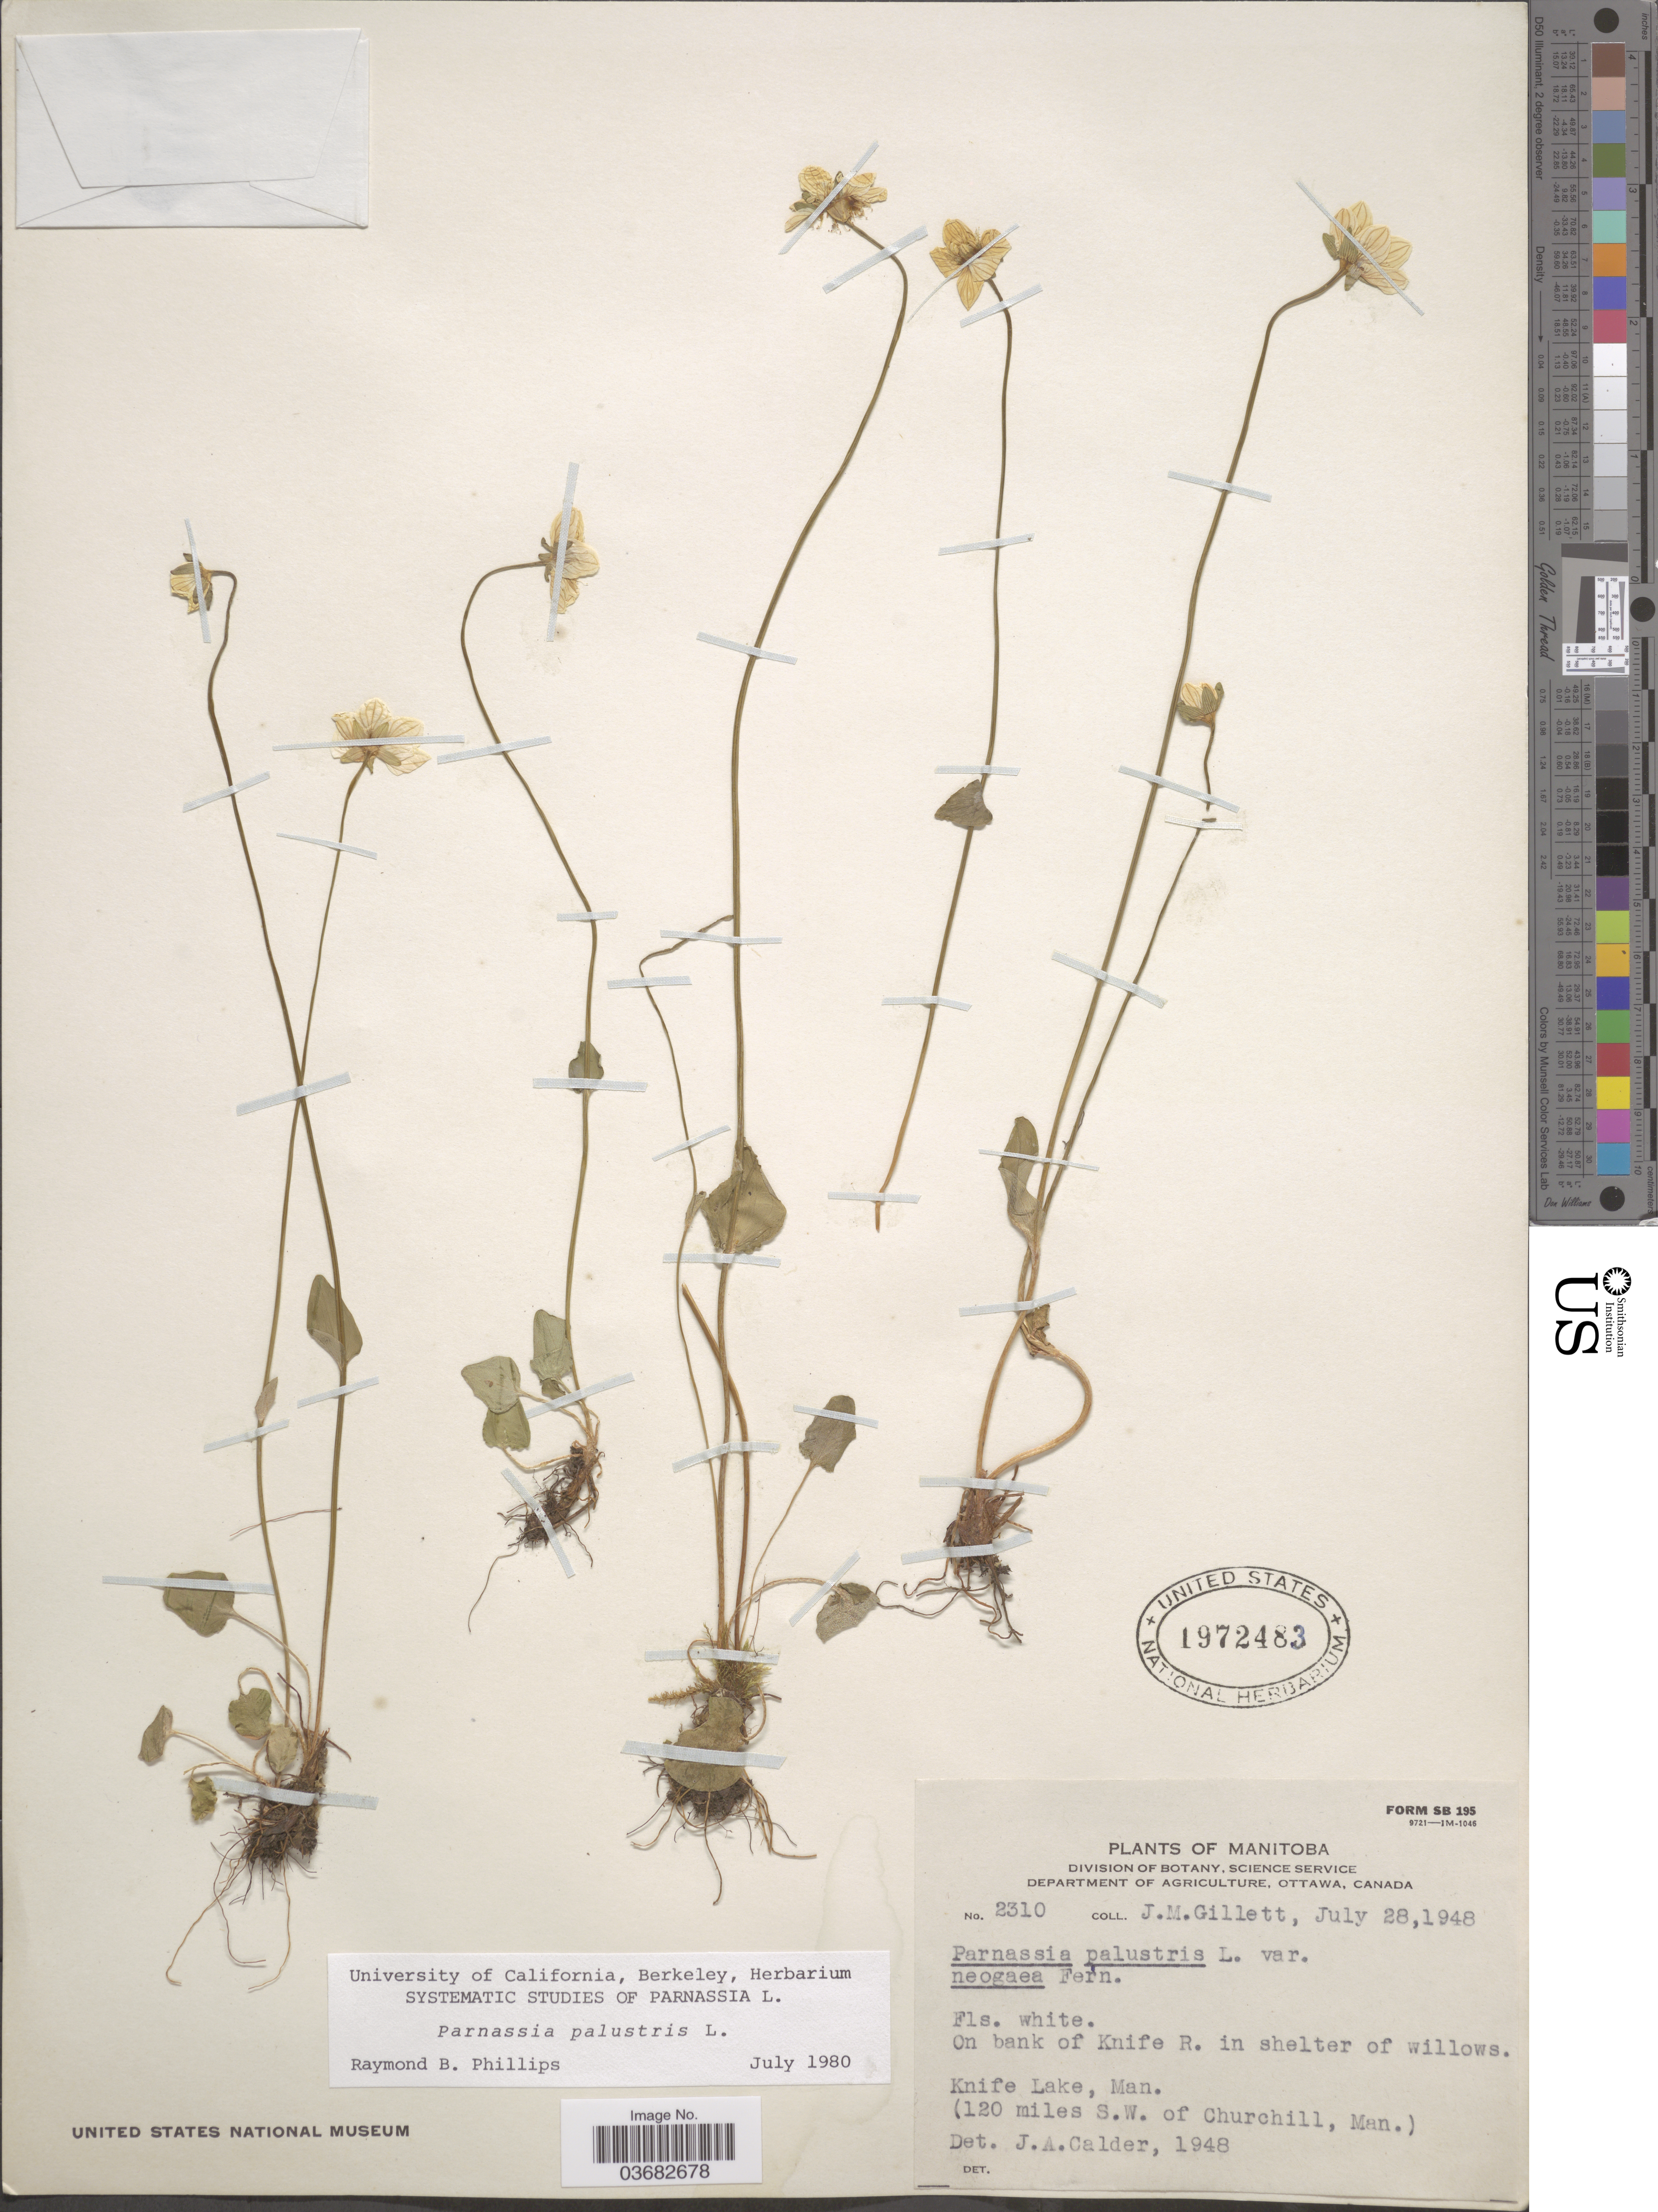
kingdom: Plantae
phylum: Tracheophyta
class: Magnoliopsida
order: Celastrales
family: Parnassiaceae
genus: Parnassia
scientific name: Parnassia palustris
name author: L.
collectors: J. M. Gillett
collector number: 2310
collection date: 1948-07-28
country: Canada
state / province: Manitoba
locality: On bank of Knife R. in shelter of willows. Knife Lake. (120 miles S.W. of Churchill).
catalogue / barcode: US 1972483